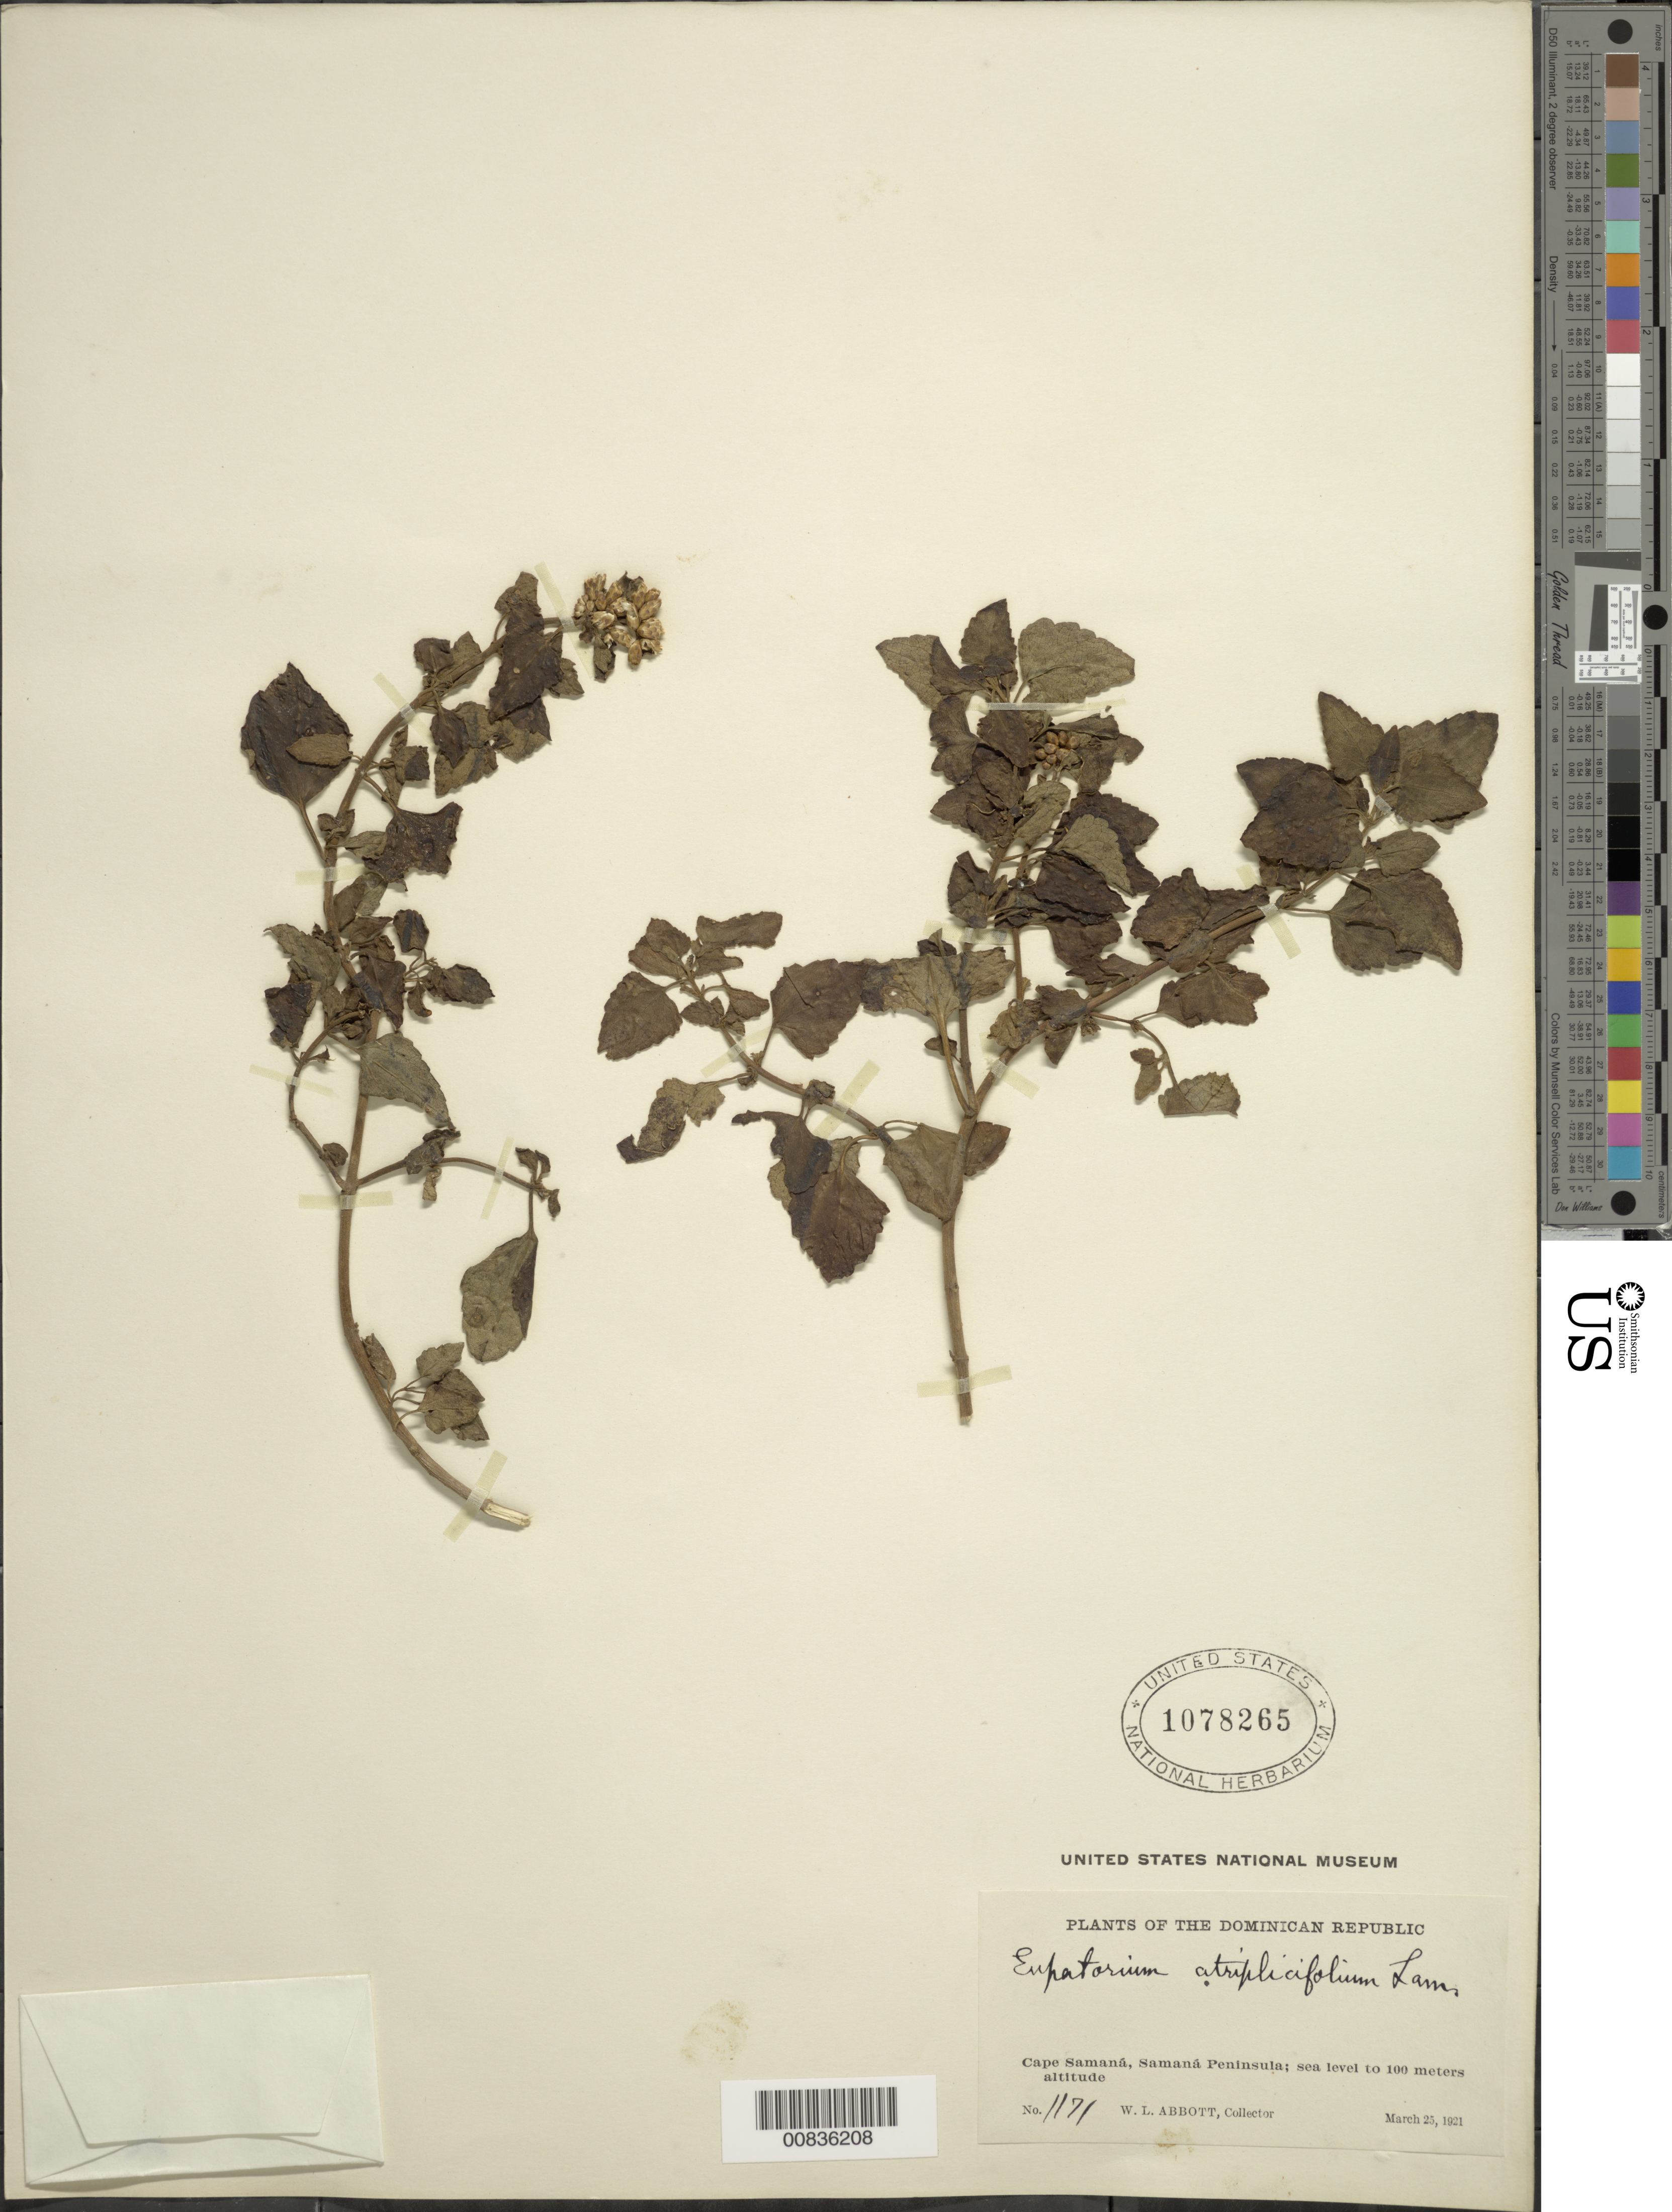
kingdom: Plantae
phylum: Tracheophyta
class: Magnoliopsida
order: Asterales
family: Asteraceae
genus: Chromolaena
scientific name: Chromolaena corymbosa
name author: (Aubl.) R.M. King & H. Rob.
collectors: W. L. Abbott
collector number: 1171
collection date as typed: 25 Mar 1921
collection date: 1921-03-25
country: Dominican Republic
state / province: Samana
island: Hispaniola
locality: Cape Samaná, Samaná Peninsula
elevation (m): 0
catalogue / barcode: US 1078265